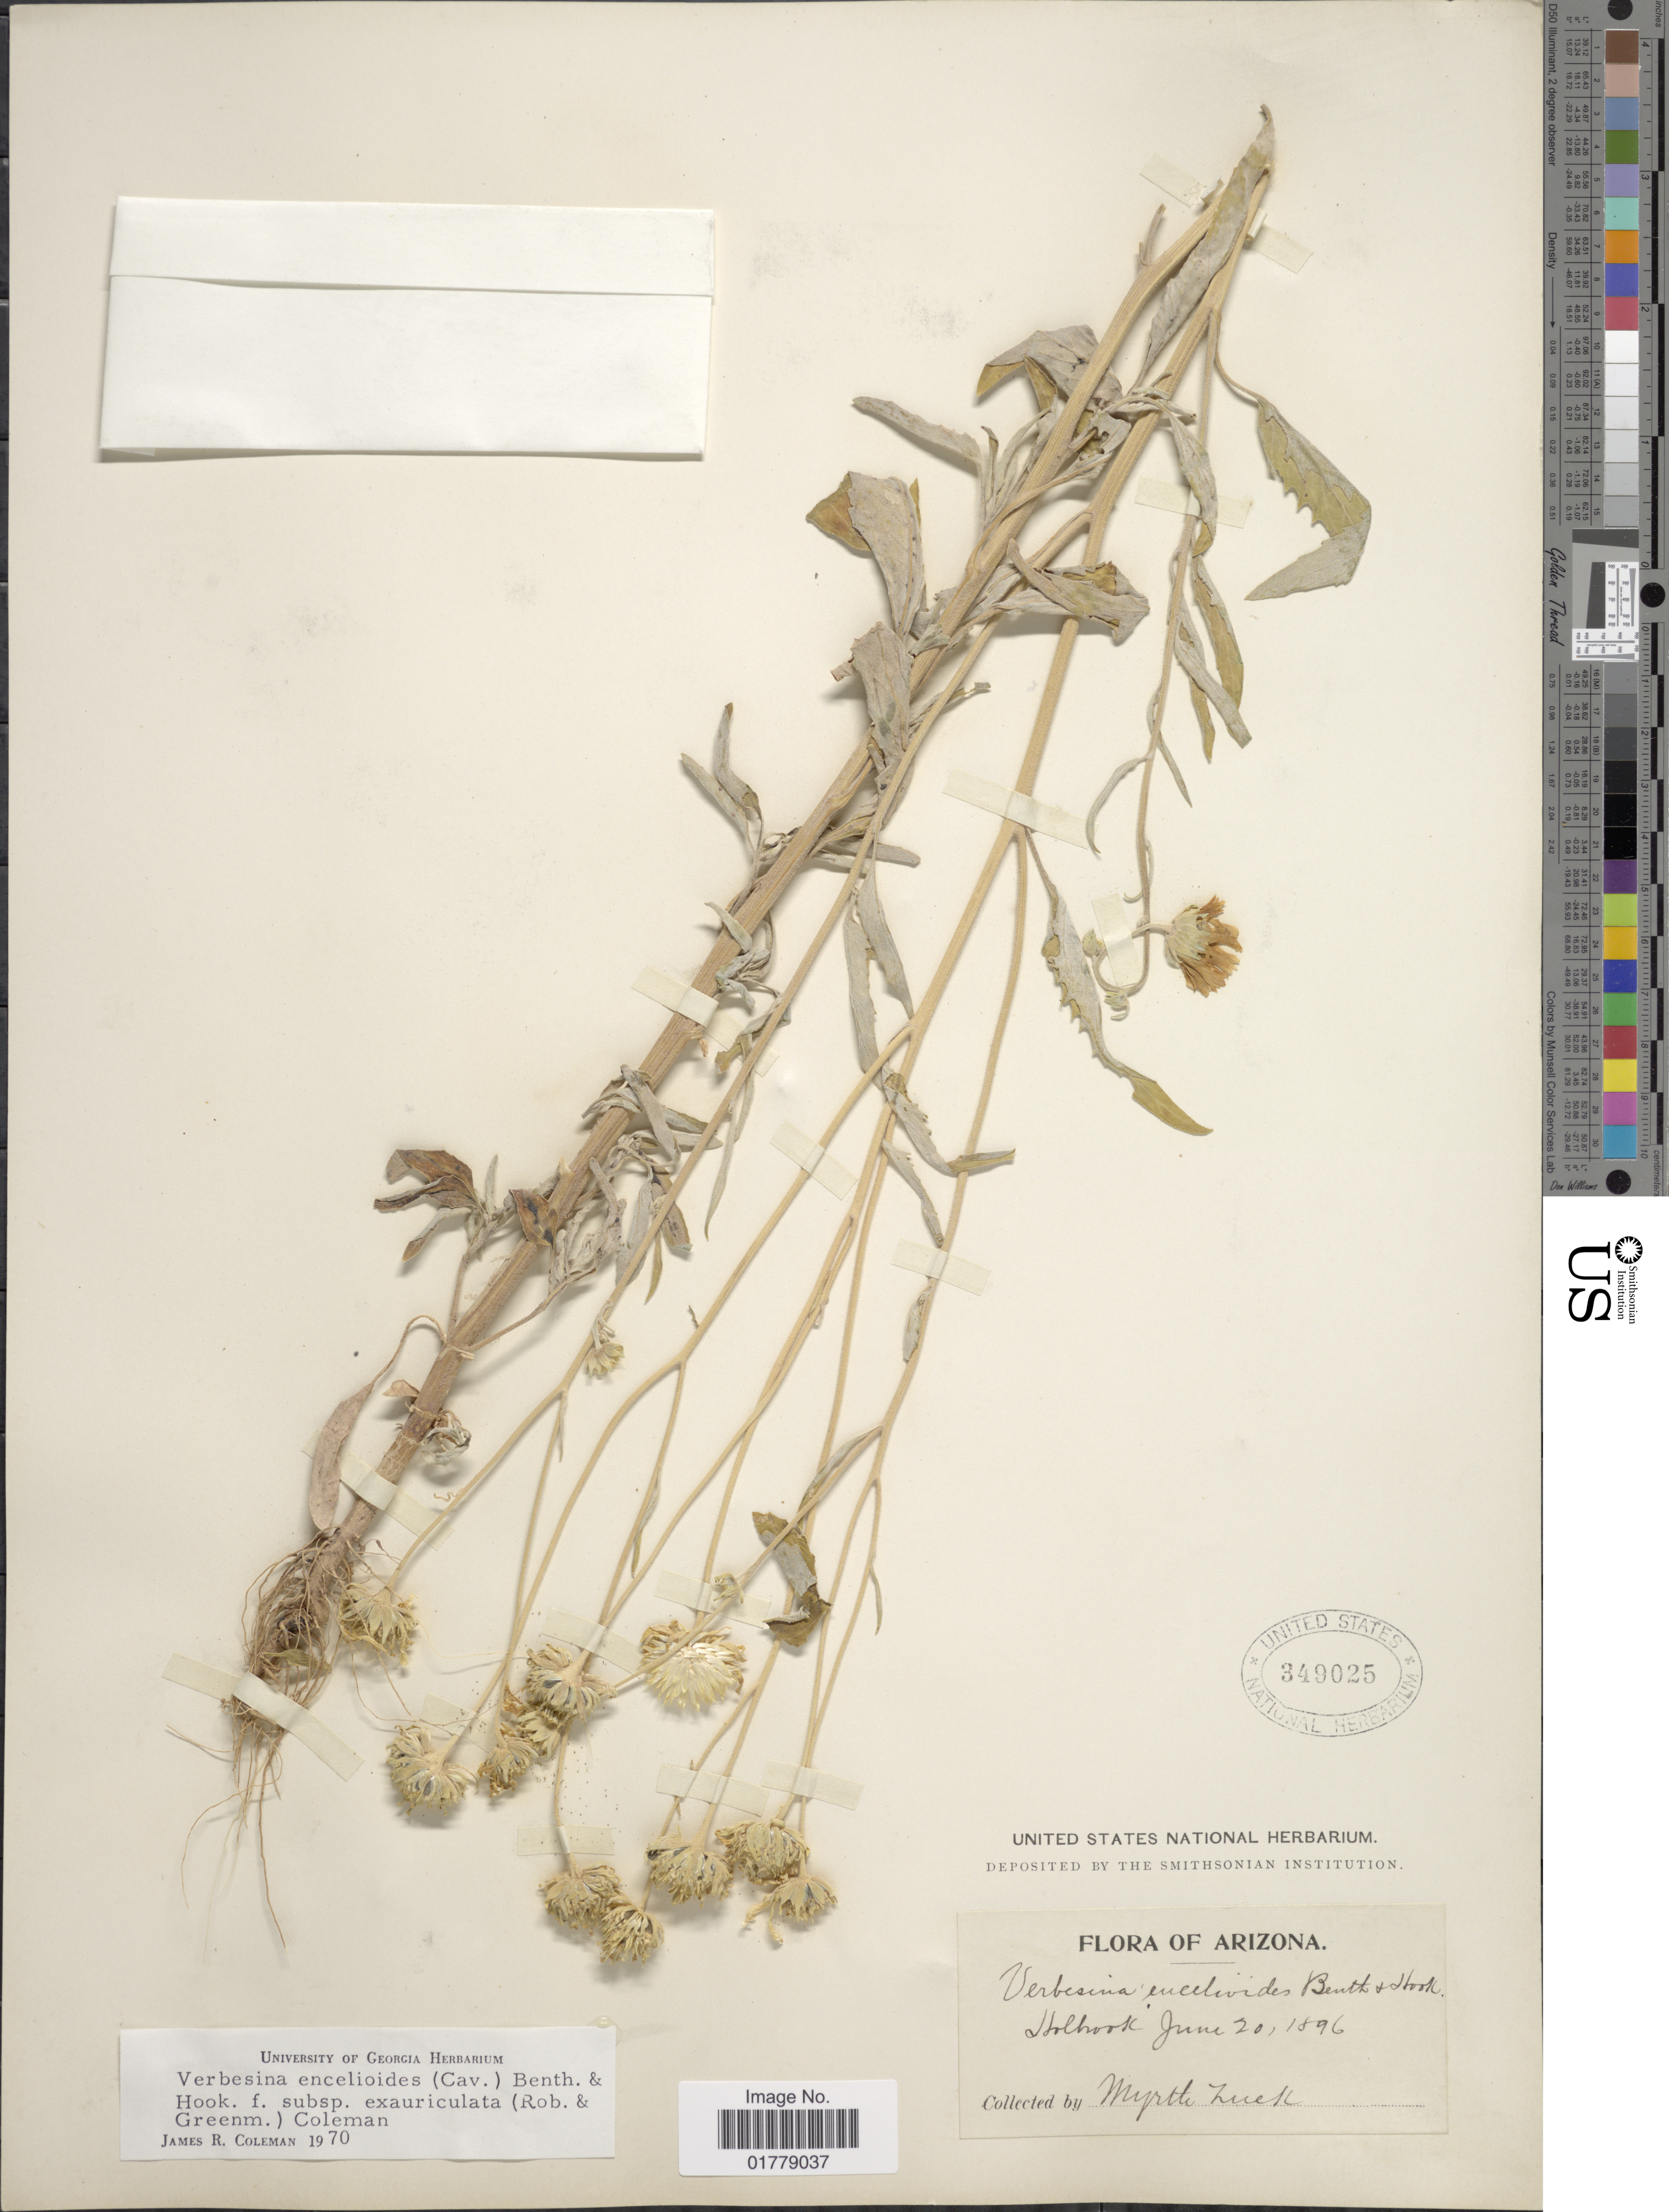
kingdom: Plantae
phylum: Tracheophyta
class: Magnoliopsida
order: Asterales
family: Asteraceae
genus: Verbesina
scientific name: Verbesina encelioides var. cana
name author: (B.L. Rob.) Greenm.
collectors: M. Zuck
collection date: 1896-06-20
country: United States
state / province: Arizona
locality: Holbrook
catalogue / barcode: US 349025